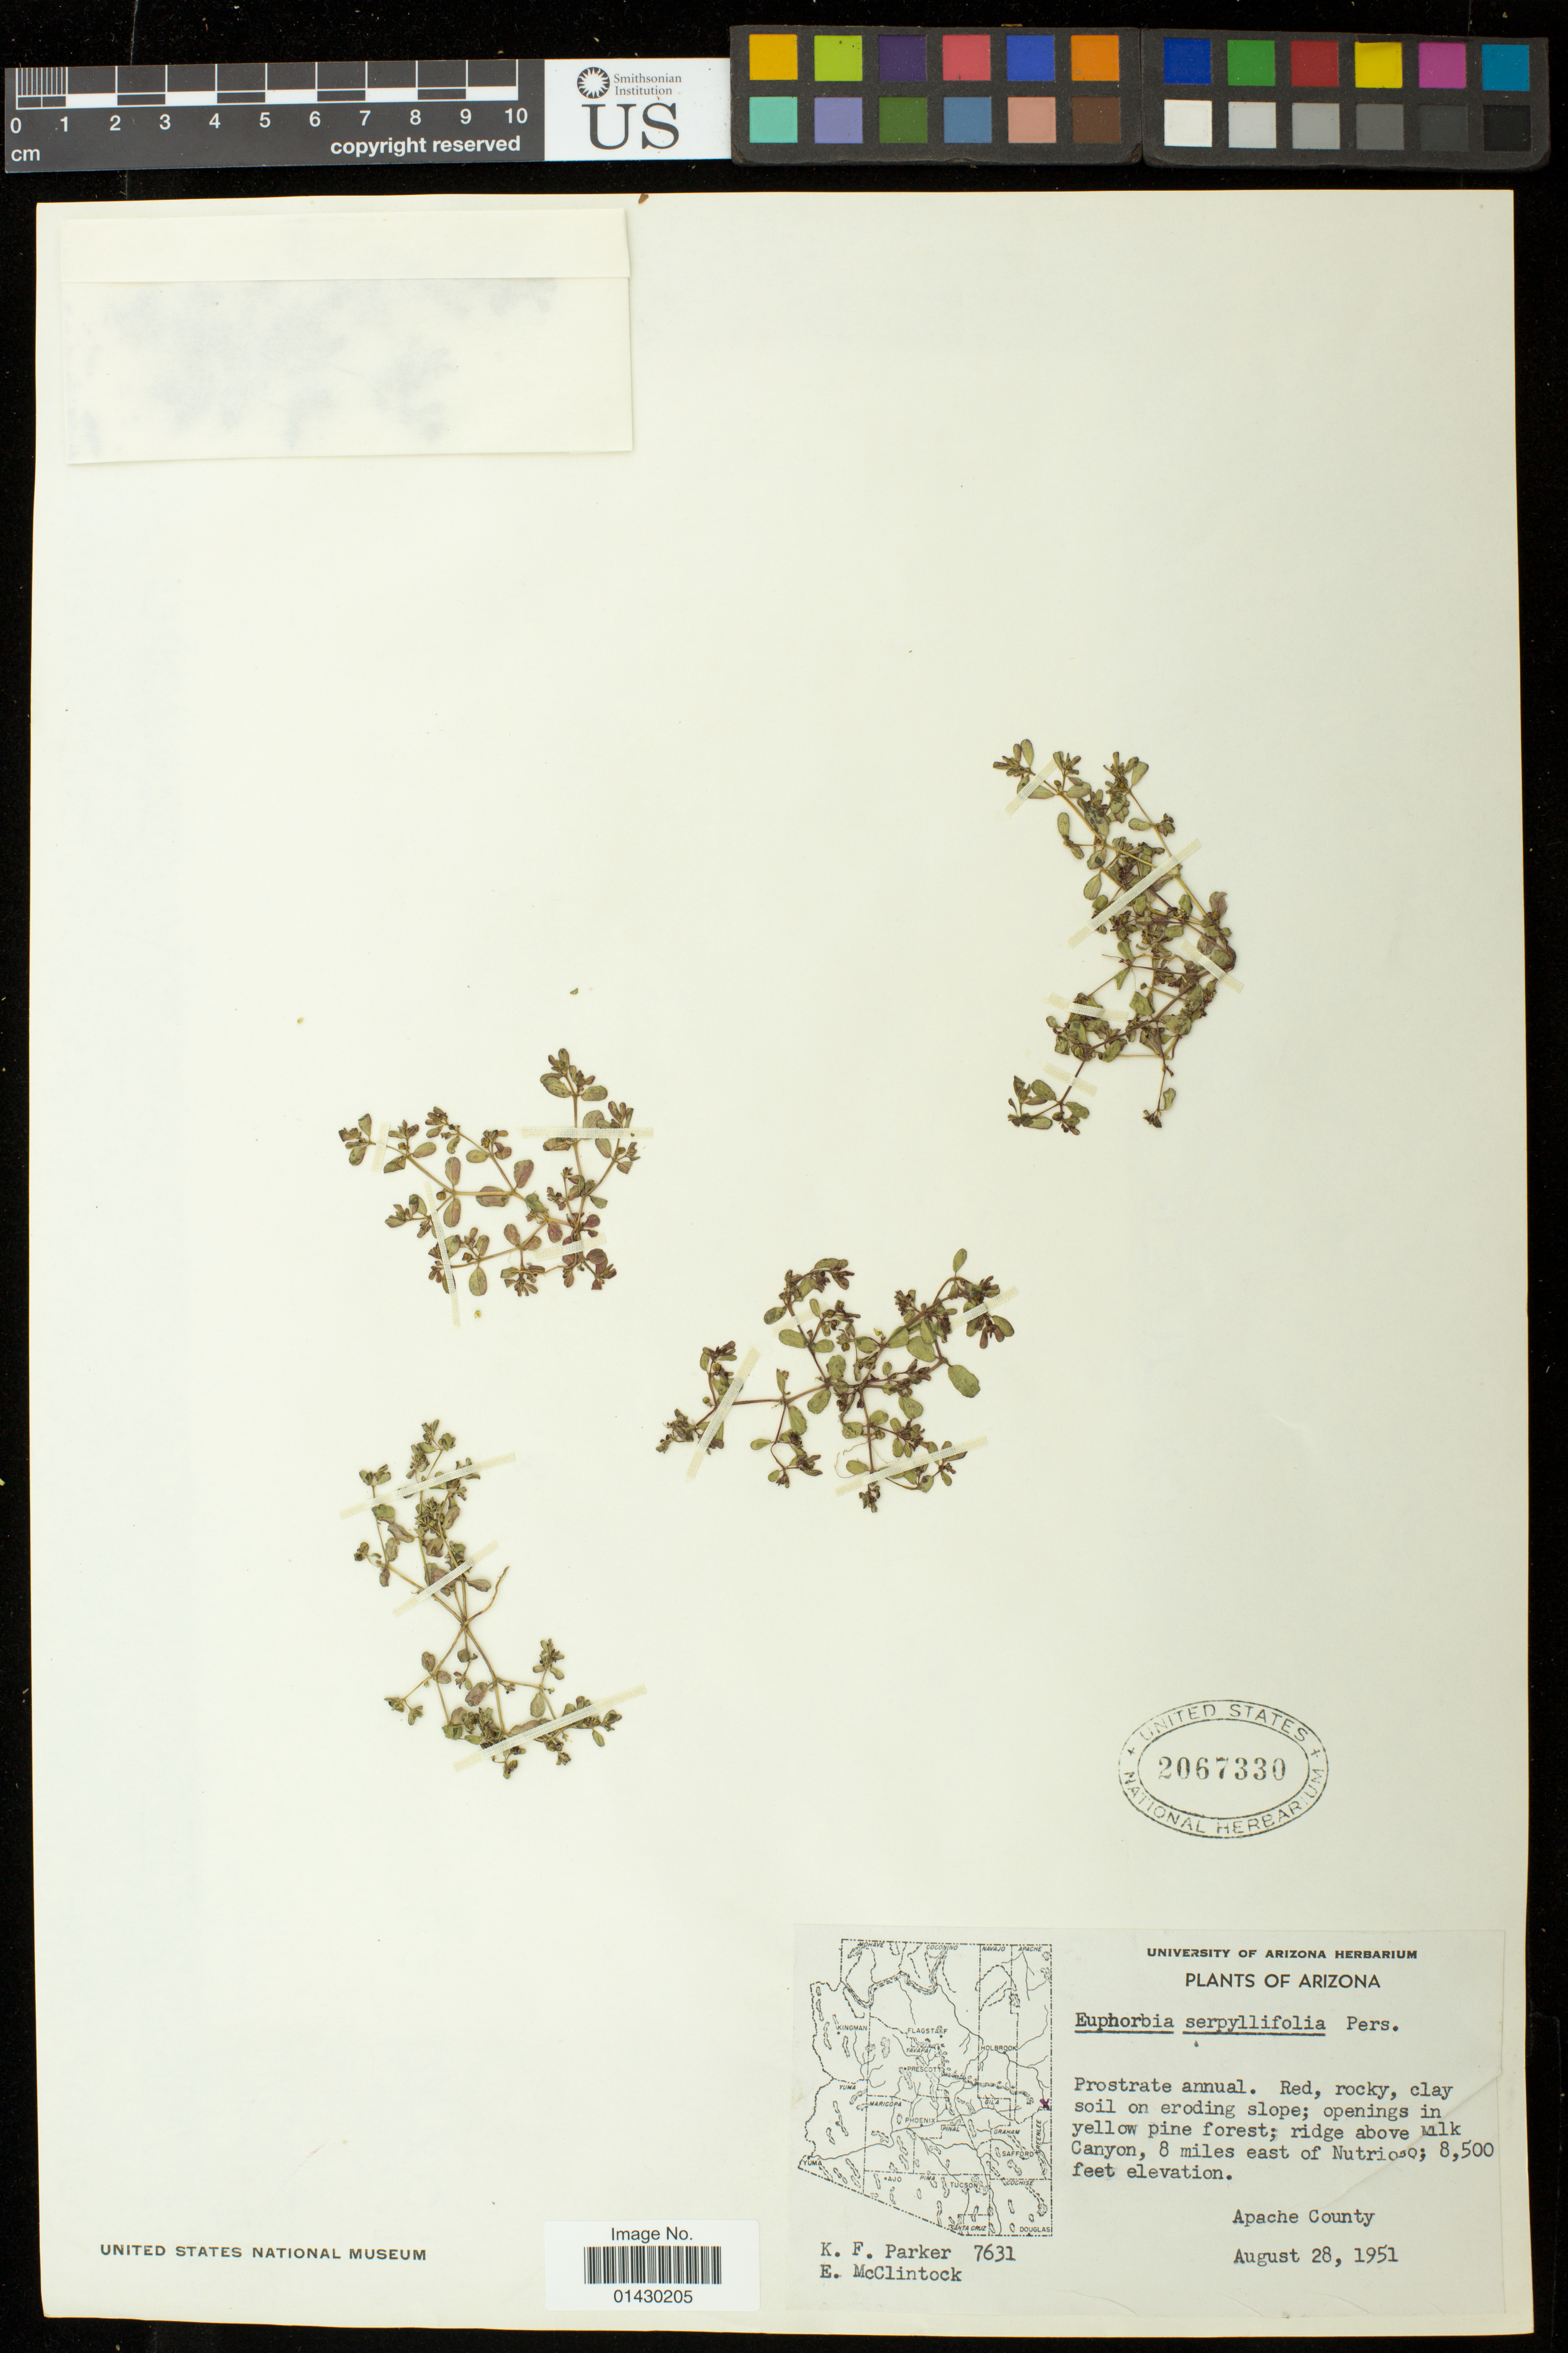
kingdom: Plantae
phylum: Tracheophyta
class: Magnoliopsida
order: Malpighiales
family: Euphorbiaceae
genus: Euphorbia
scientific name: Euphorbia serpillifolia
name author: Pers.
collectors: K. F. Parker & E. McClintock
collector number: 7631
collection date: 1951-08-28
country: United States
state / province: Arizona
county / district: Apache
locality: ridge above Milk Canyon, 8 miles east of Nutrioso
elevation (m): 2591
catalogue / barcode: US 2067330